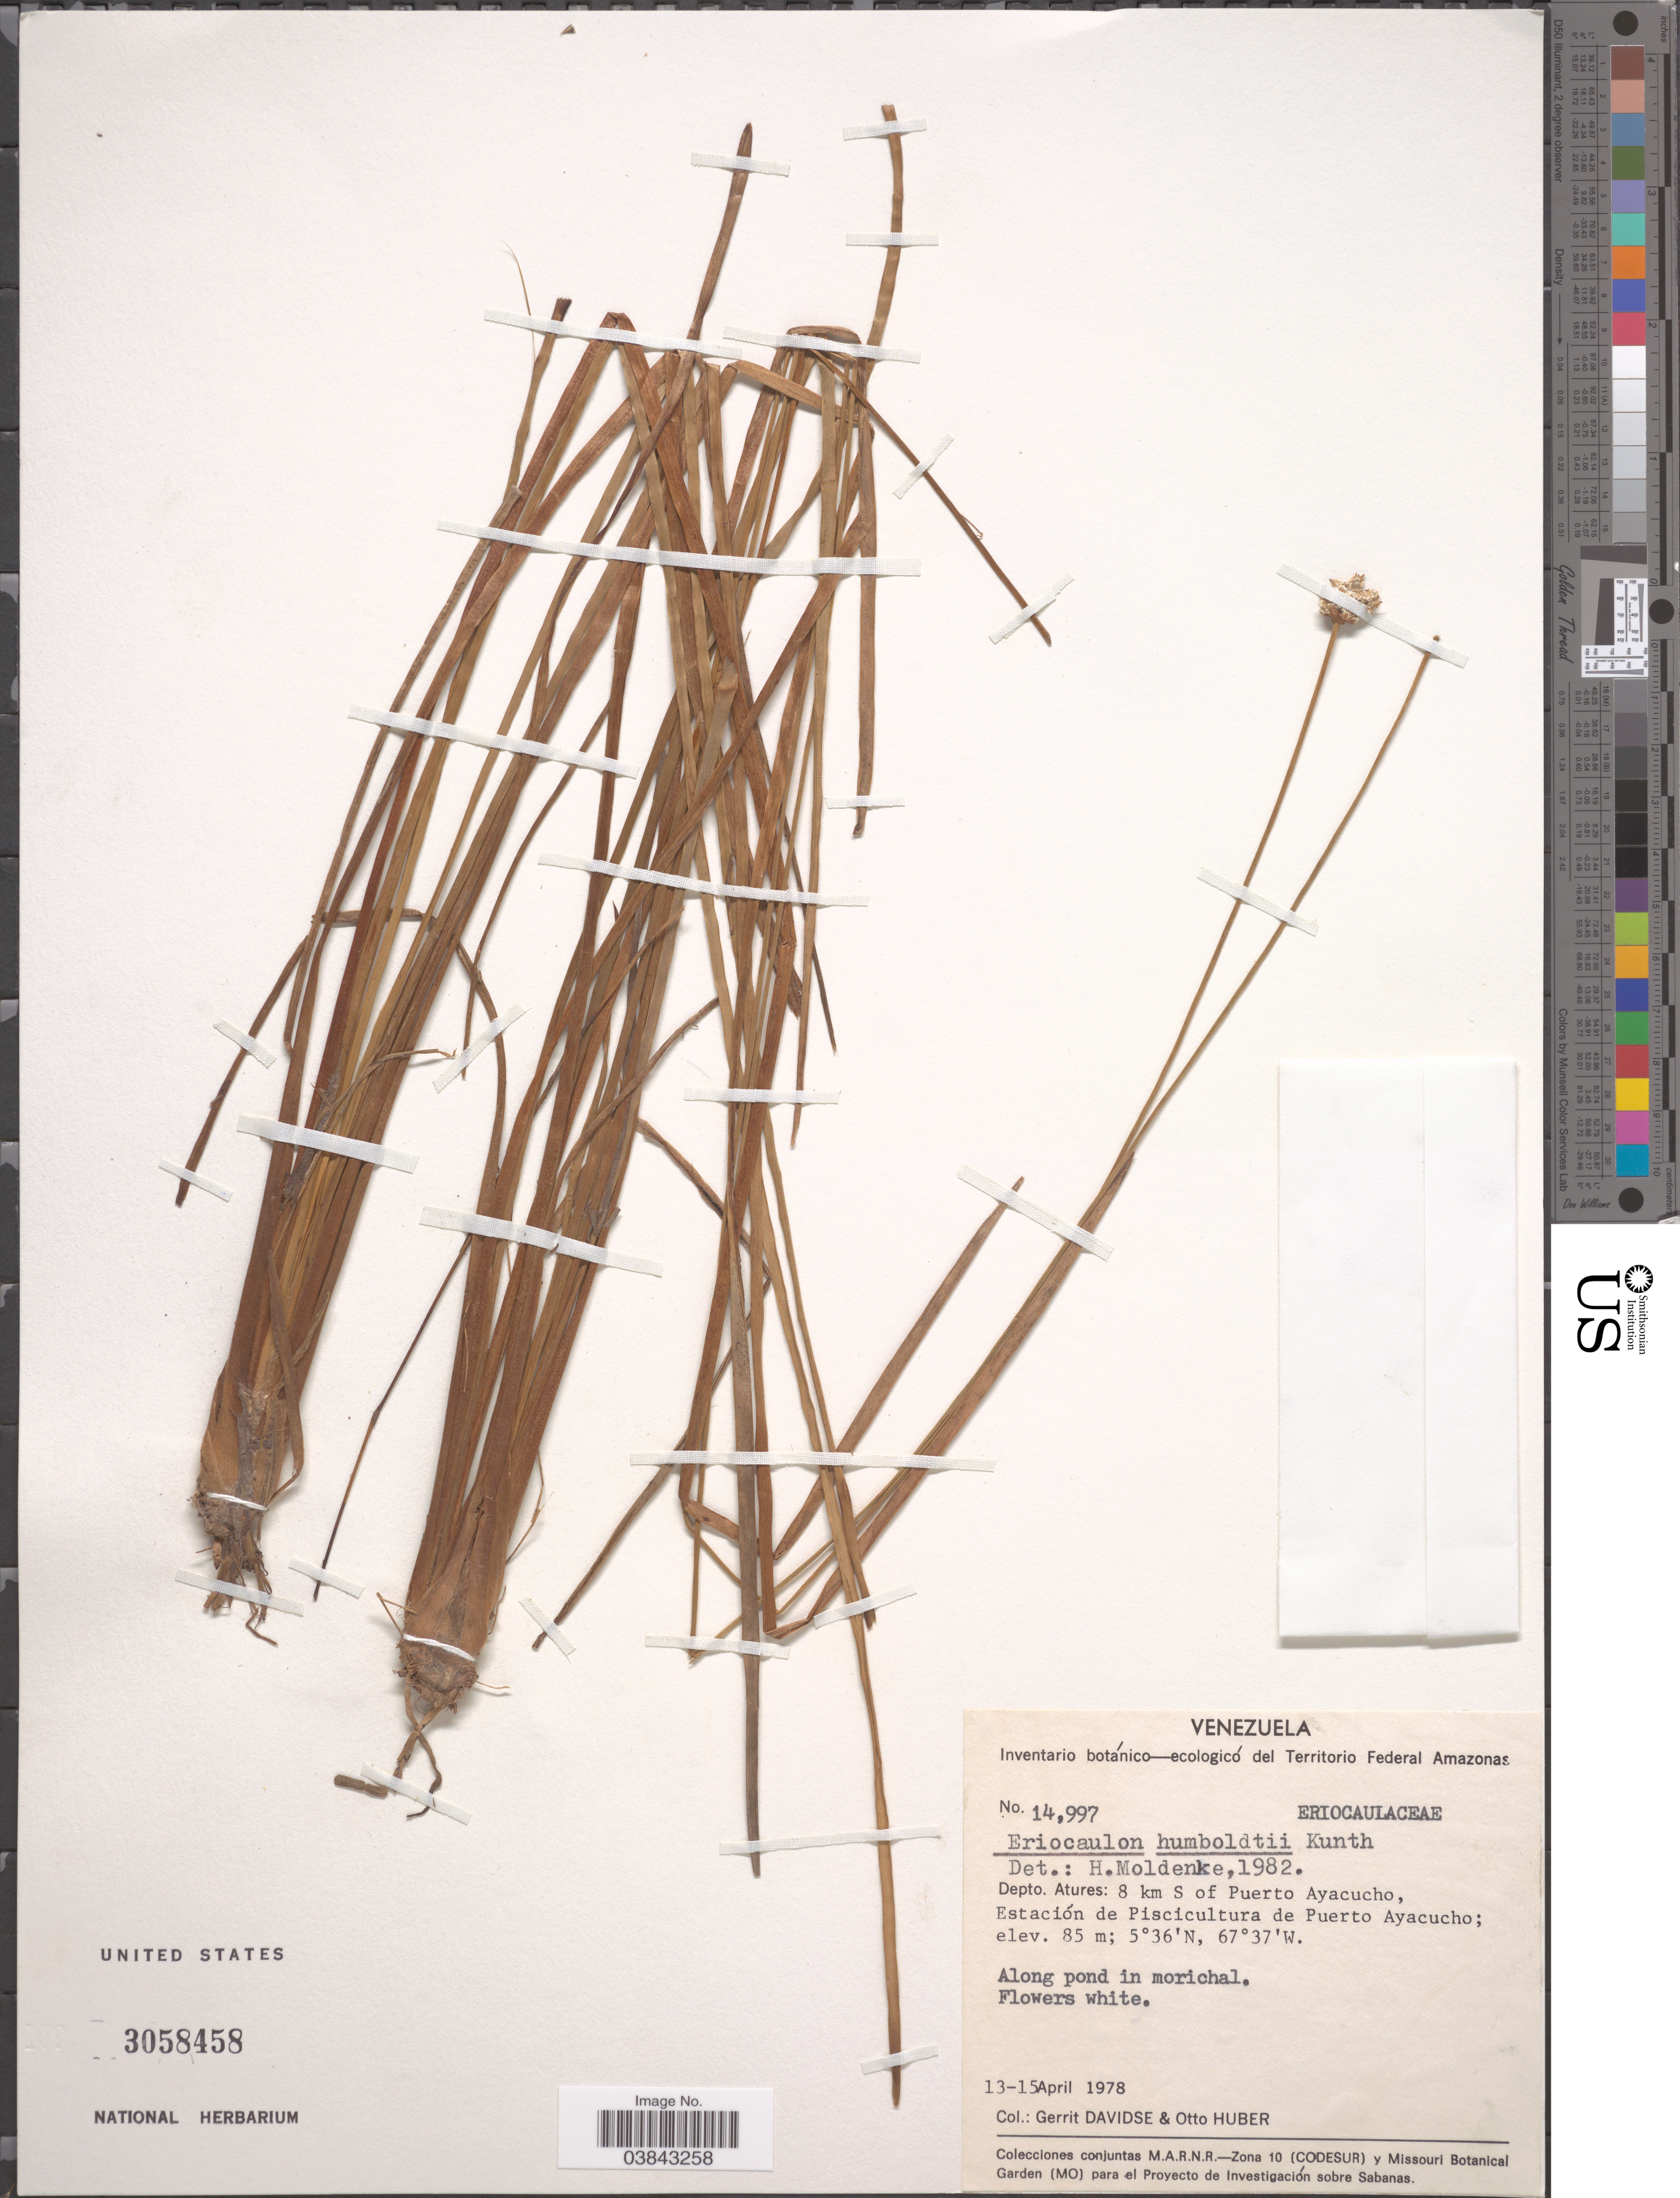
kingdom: Plantae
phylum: Tracheophyta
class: Liliopsida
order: Poales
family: Eriocaulaceae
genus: Eriocaulon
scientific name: Eriocaulon humboldtii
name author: Kunth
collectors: G. Davidse & O. Huber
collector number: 14997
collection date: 1978-04-13/1978-04-15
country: Venezuela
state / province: Amazonas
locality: Depto. Atures: 8 km S of Puerto Ayacucho, Estación de Piscicultura de Puerto Ayacucho.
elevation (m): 85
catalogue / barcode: US 3058458